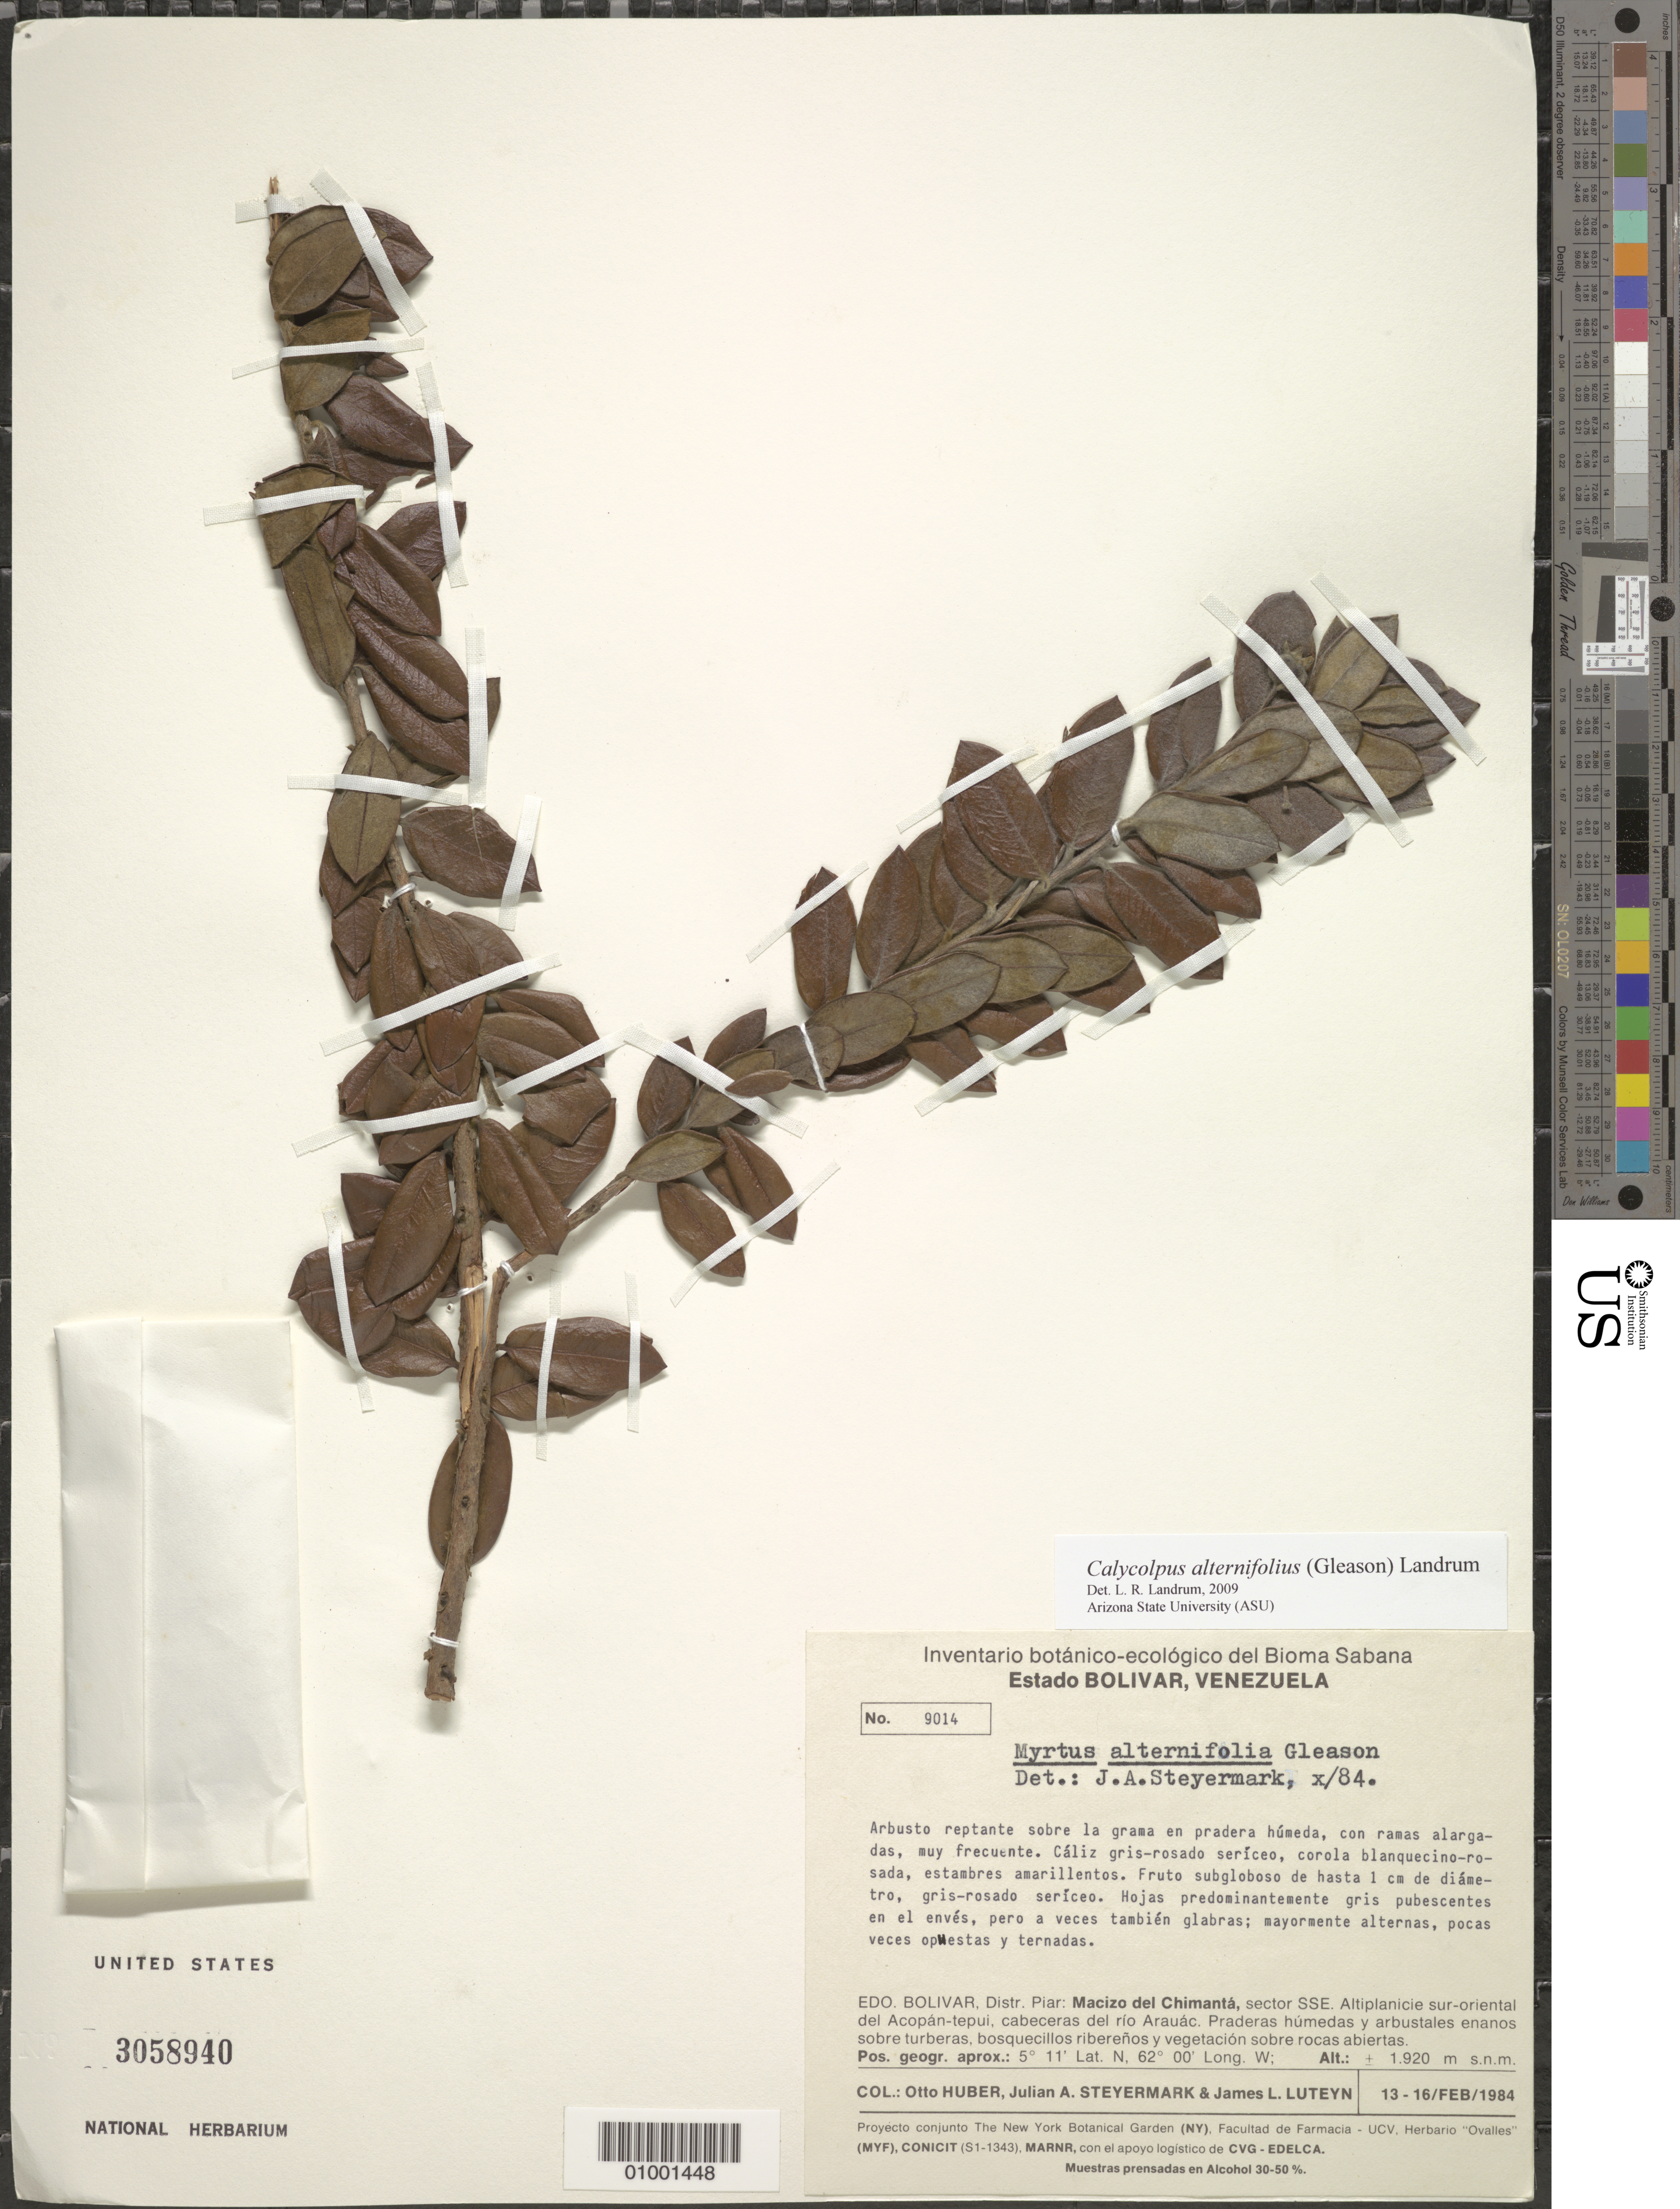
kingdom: Plantae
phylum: Tracheophyta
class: Magnoliopsida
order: Myrtales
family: Myrtaceae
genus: Calycolpus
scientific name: Calycolpus alternifolius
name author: (Gleason) Landrum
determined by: Landrum, L. R.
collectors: O. Huber, J. Steyermark & J. L. Luteyn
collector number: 9014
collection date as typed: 13-Feb-84 to 16-Feb-84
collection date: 1984-02-13/1984-02-16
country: Venezuela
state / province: Bolívar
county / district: Piar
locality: Macizo del Chimantá, sector SSE, sur-oriental del Acopán-tepuí, cabeceras del Río Arauác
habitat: Praderas húmedas y arbustales enanos sobre turberas, bosquecillos ribereños y vegetación sobre rocas abiertas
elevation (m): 1920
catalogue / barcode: US 3058940